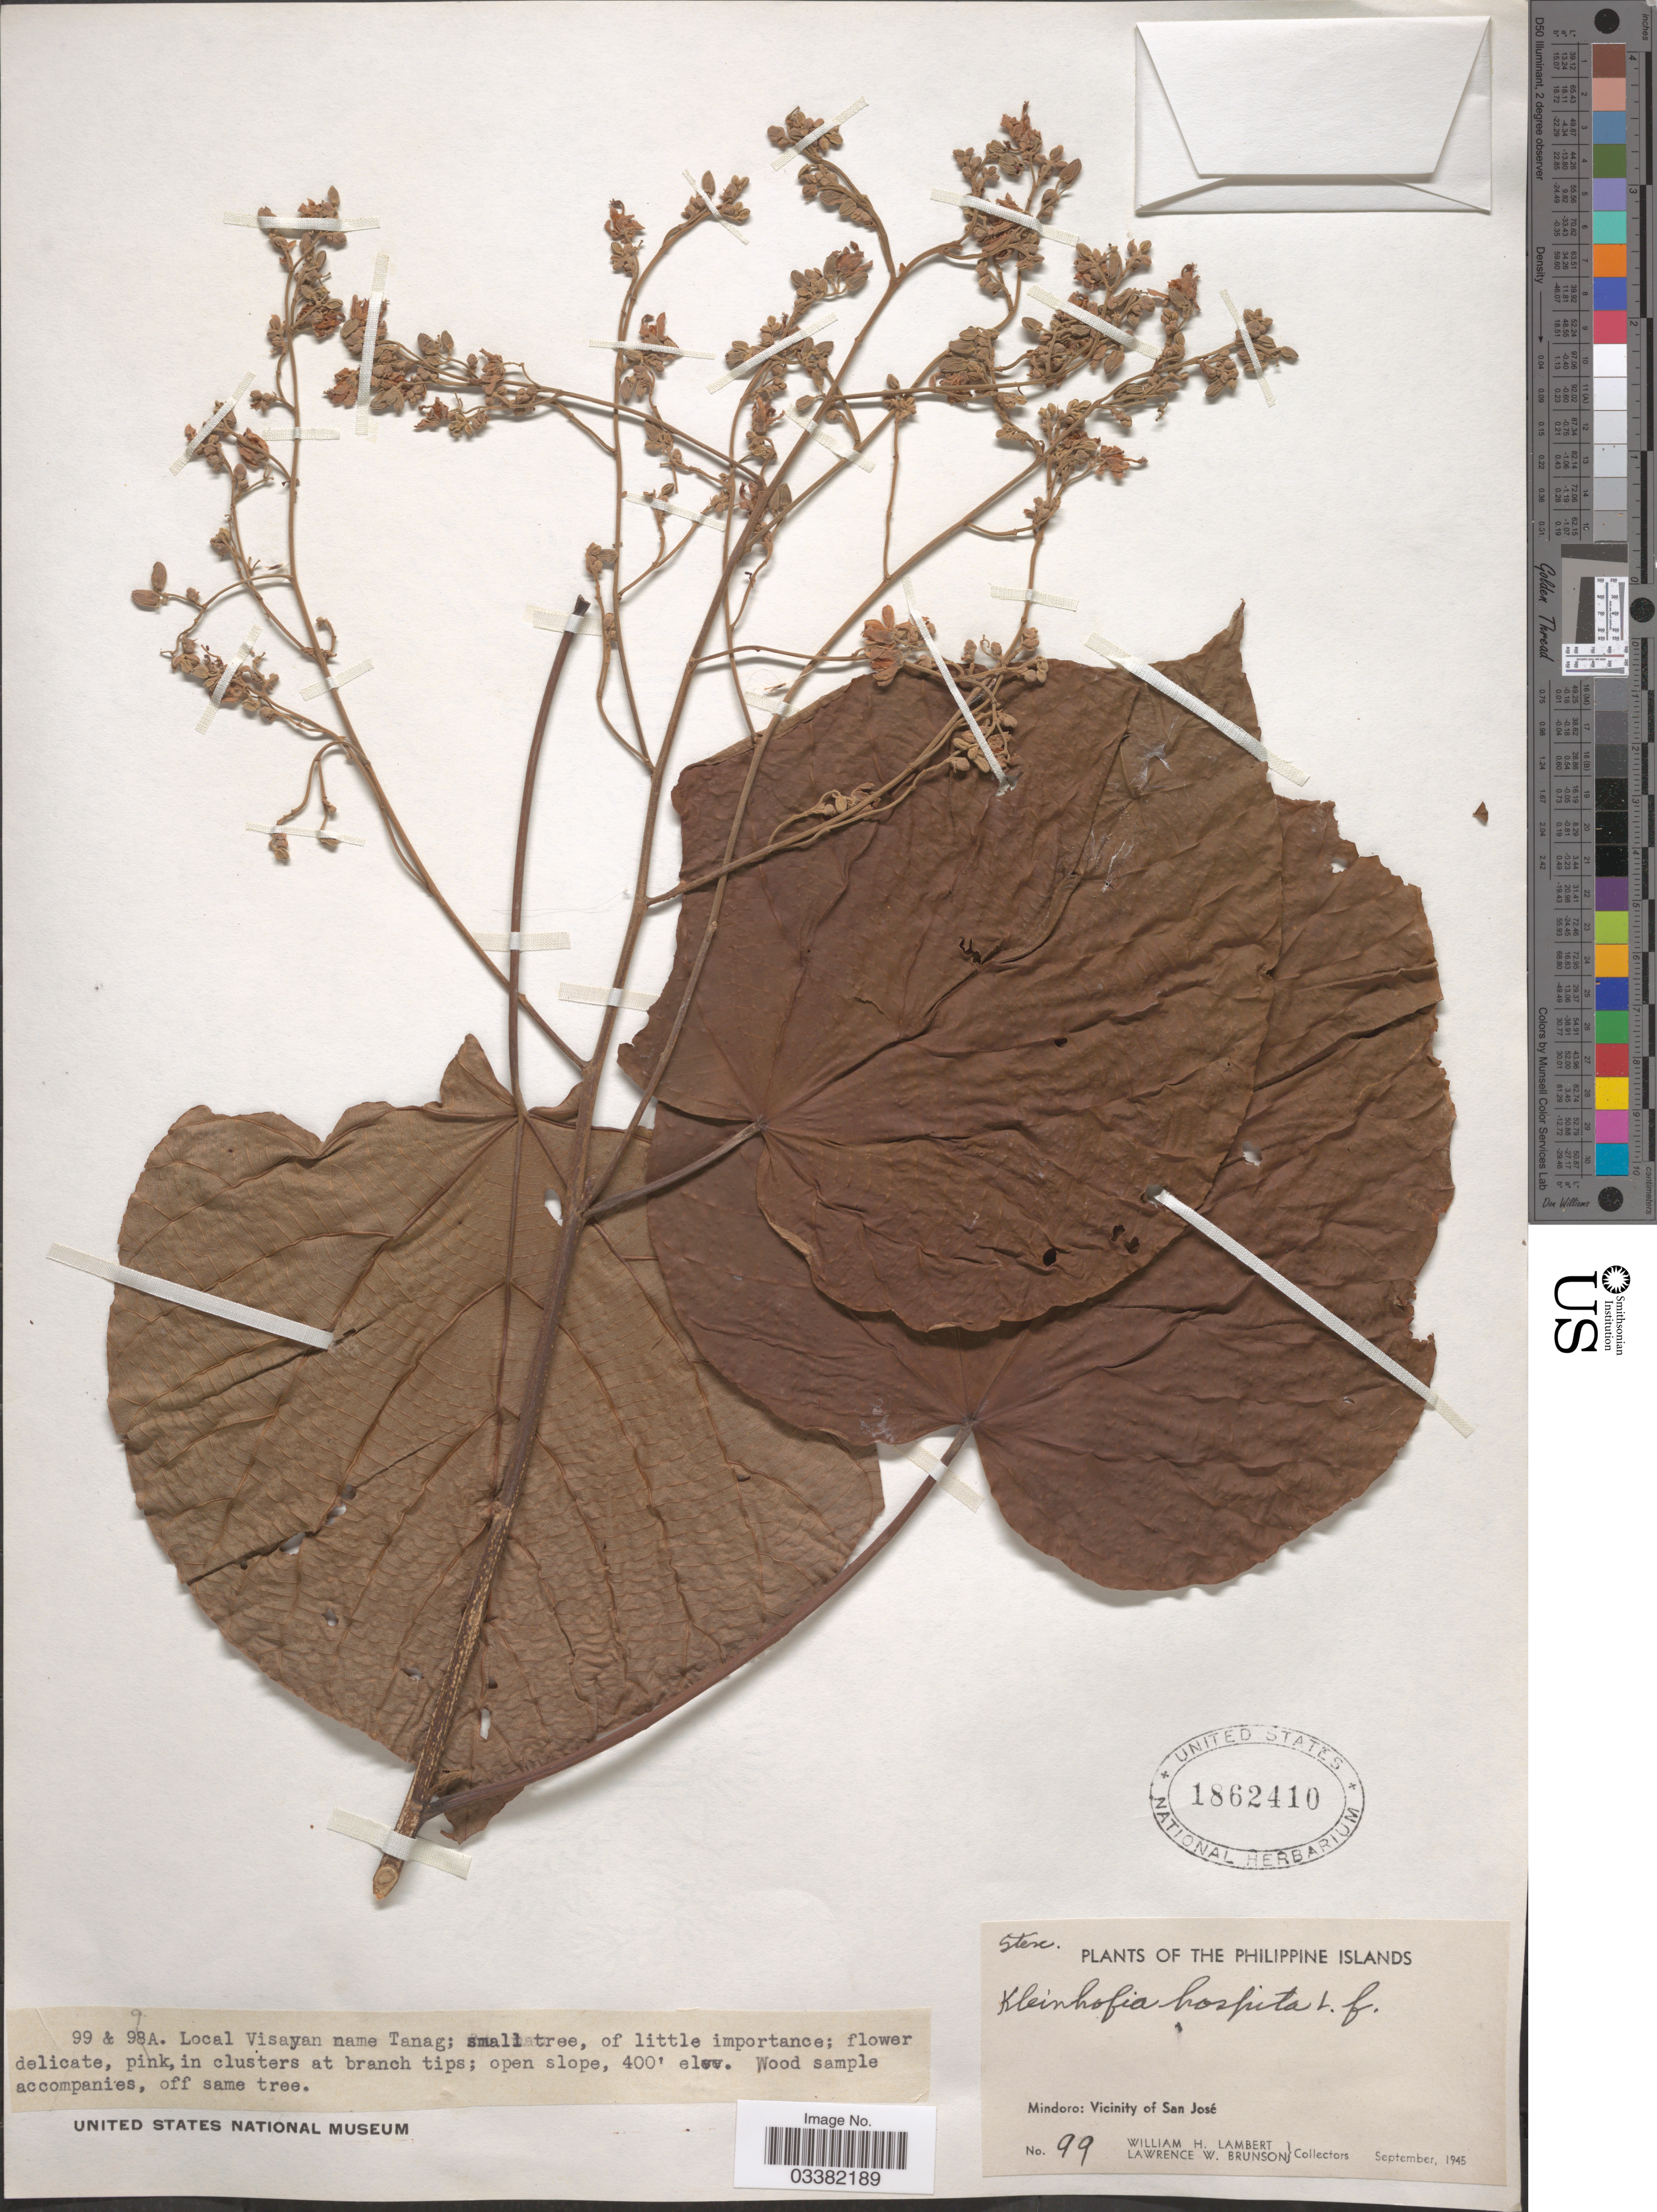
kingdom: Plantae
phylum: Tracheophyta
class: Magnoliopsida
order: Malvales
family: Malvaceae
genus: Kleinhovia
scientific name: Kleinhovia hospita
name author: L.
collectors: W. Lambert & L. Brunson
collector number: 99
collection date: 1945-09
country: Philippines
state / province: Mimaropa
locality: Mindoro: Vicinity of San José.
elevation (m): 122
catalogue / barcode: US 1862410